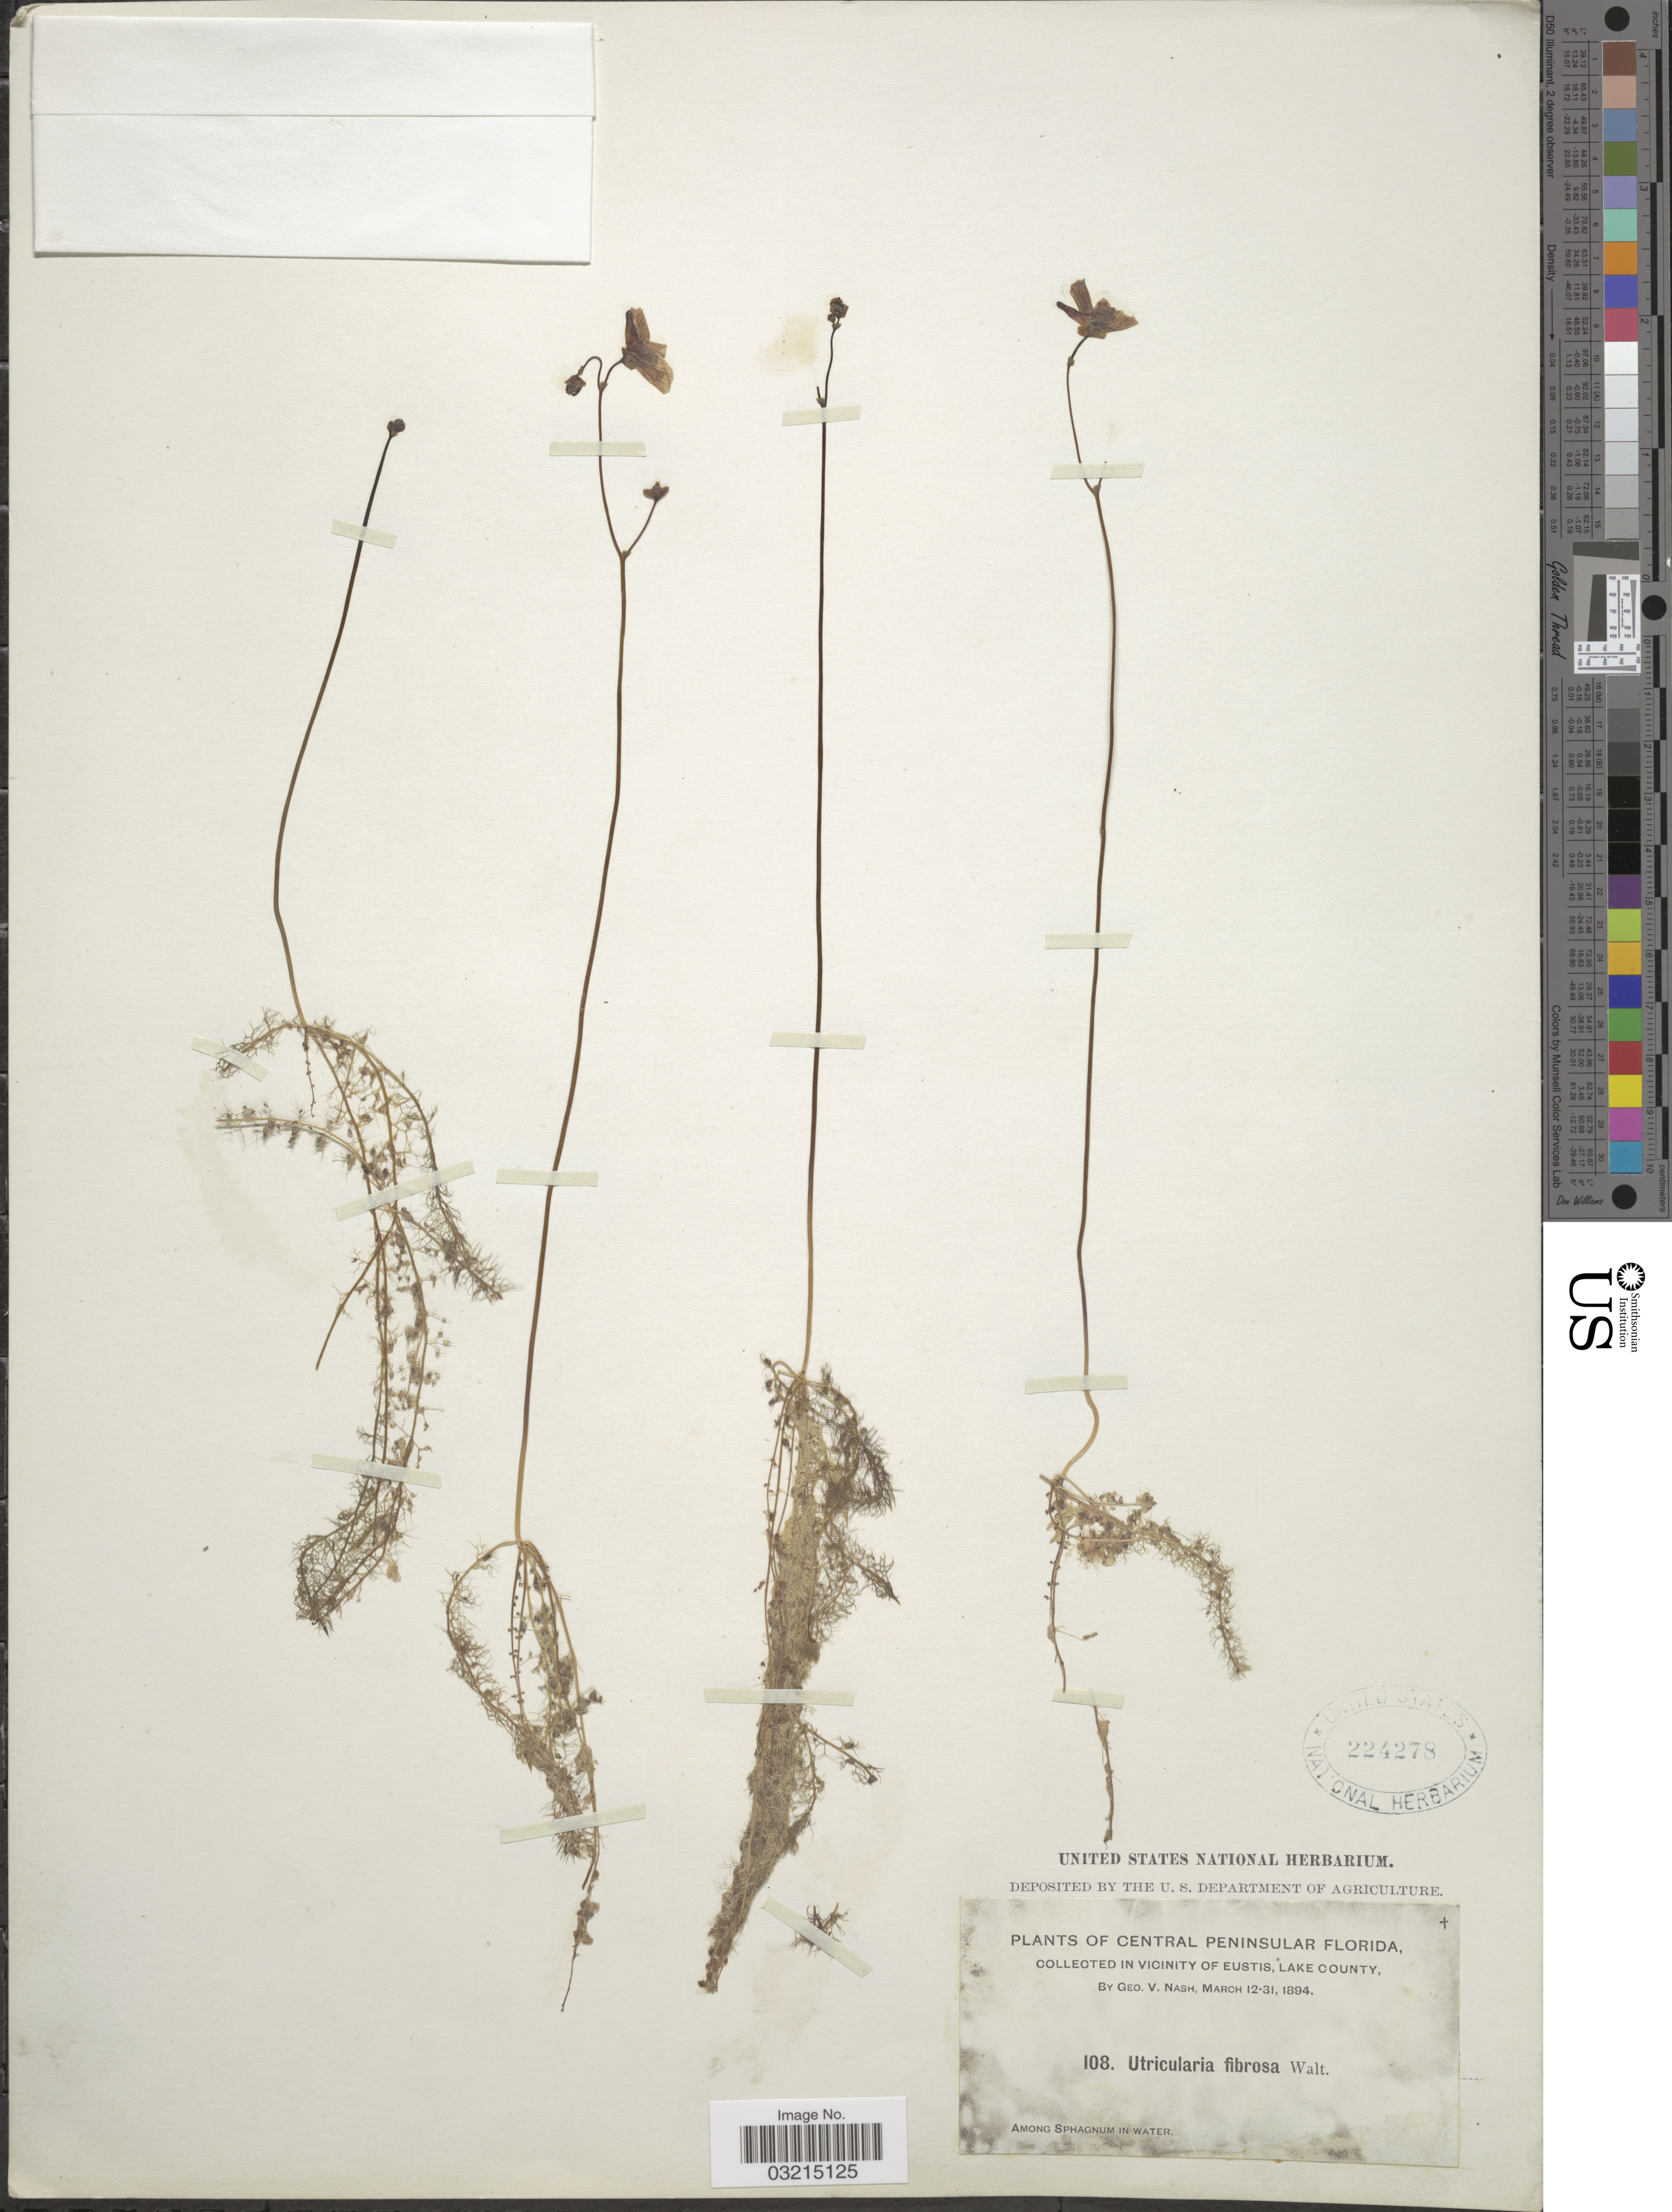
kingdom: Plantae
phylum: Tracheophyta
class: Magnoliopsida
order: Lamiales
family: Lentibulariaceae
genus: Utricularia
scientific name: Utricularia gibba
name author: L.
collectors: G. V. Nash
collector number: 108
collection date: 1894-03-12/1894-03-31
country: United States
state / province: Florida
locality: Central Peninsular Florida. In vicinity of Eustis, Lake County. Among Sphagnum in water.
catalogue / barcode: US 224278